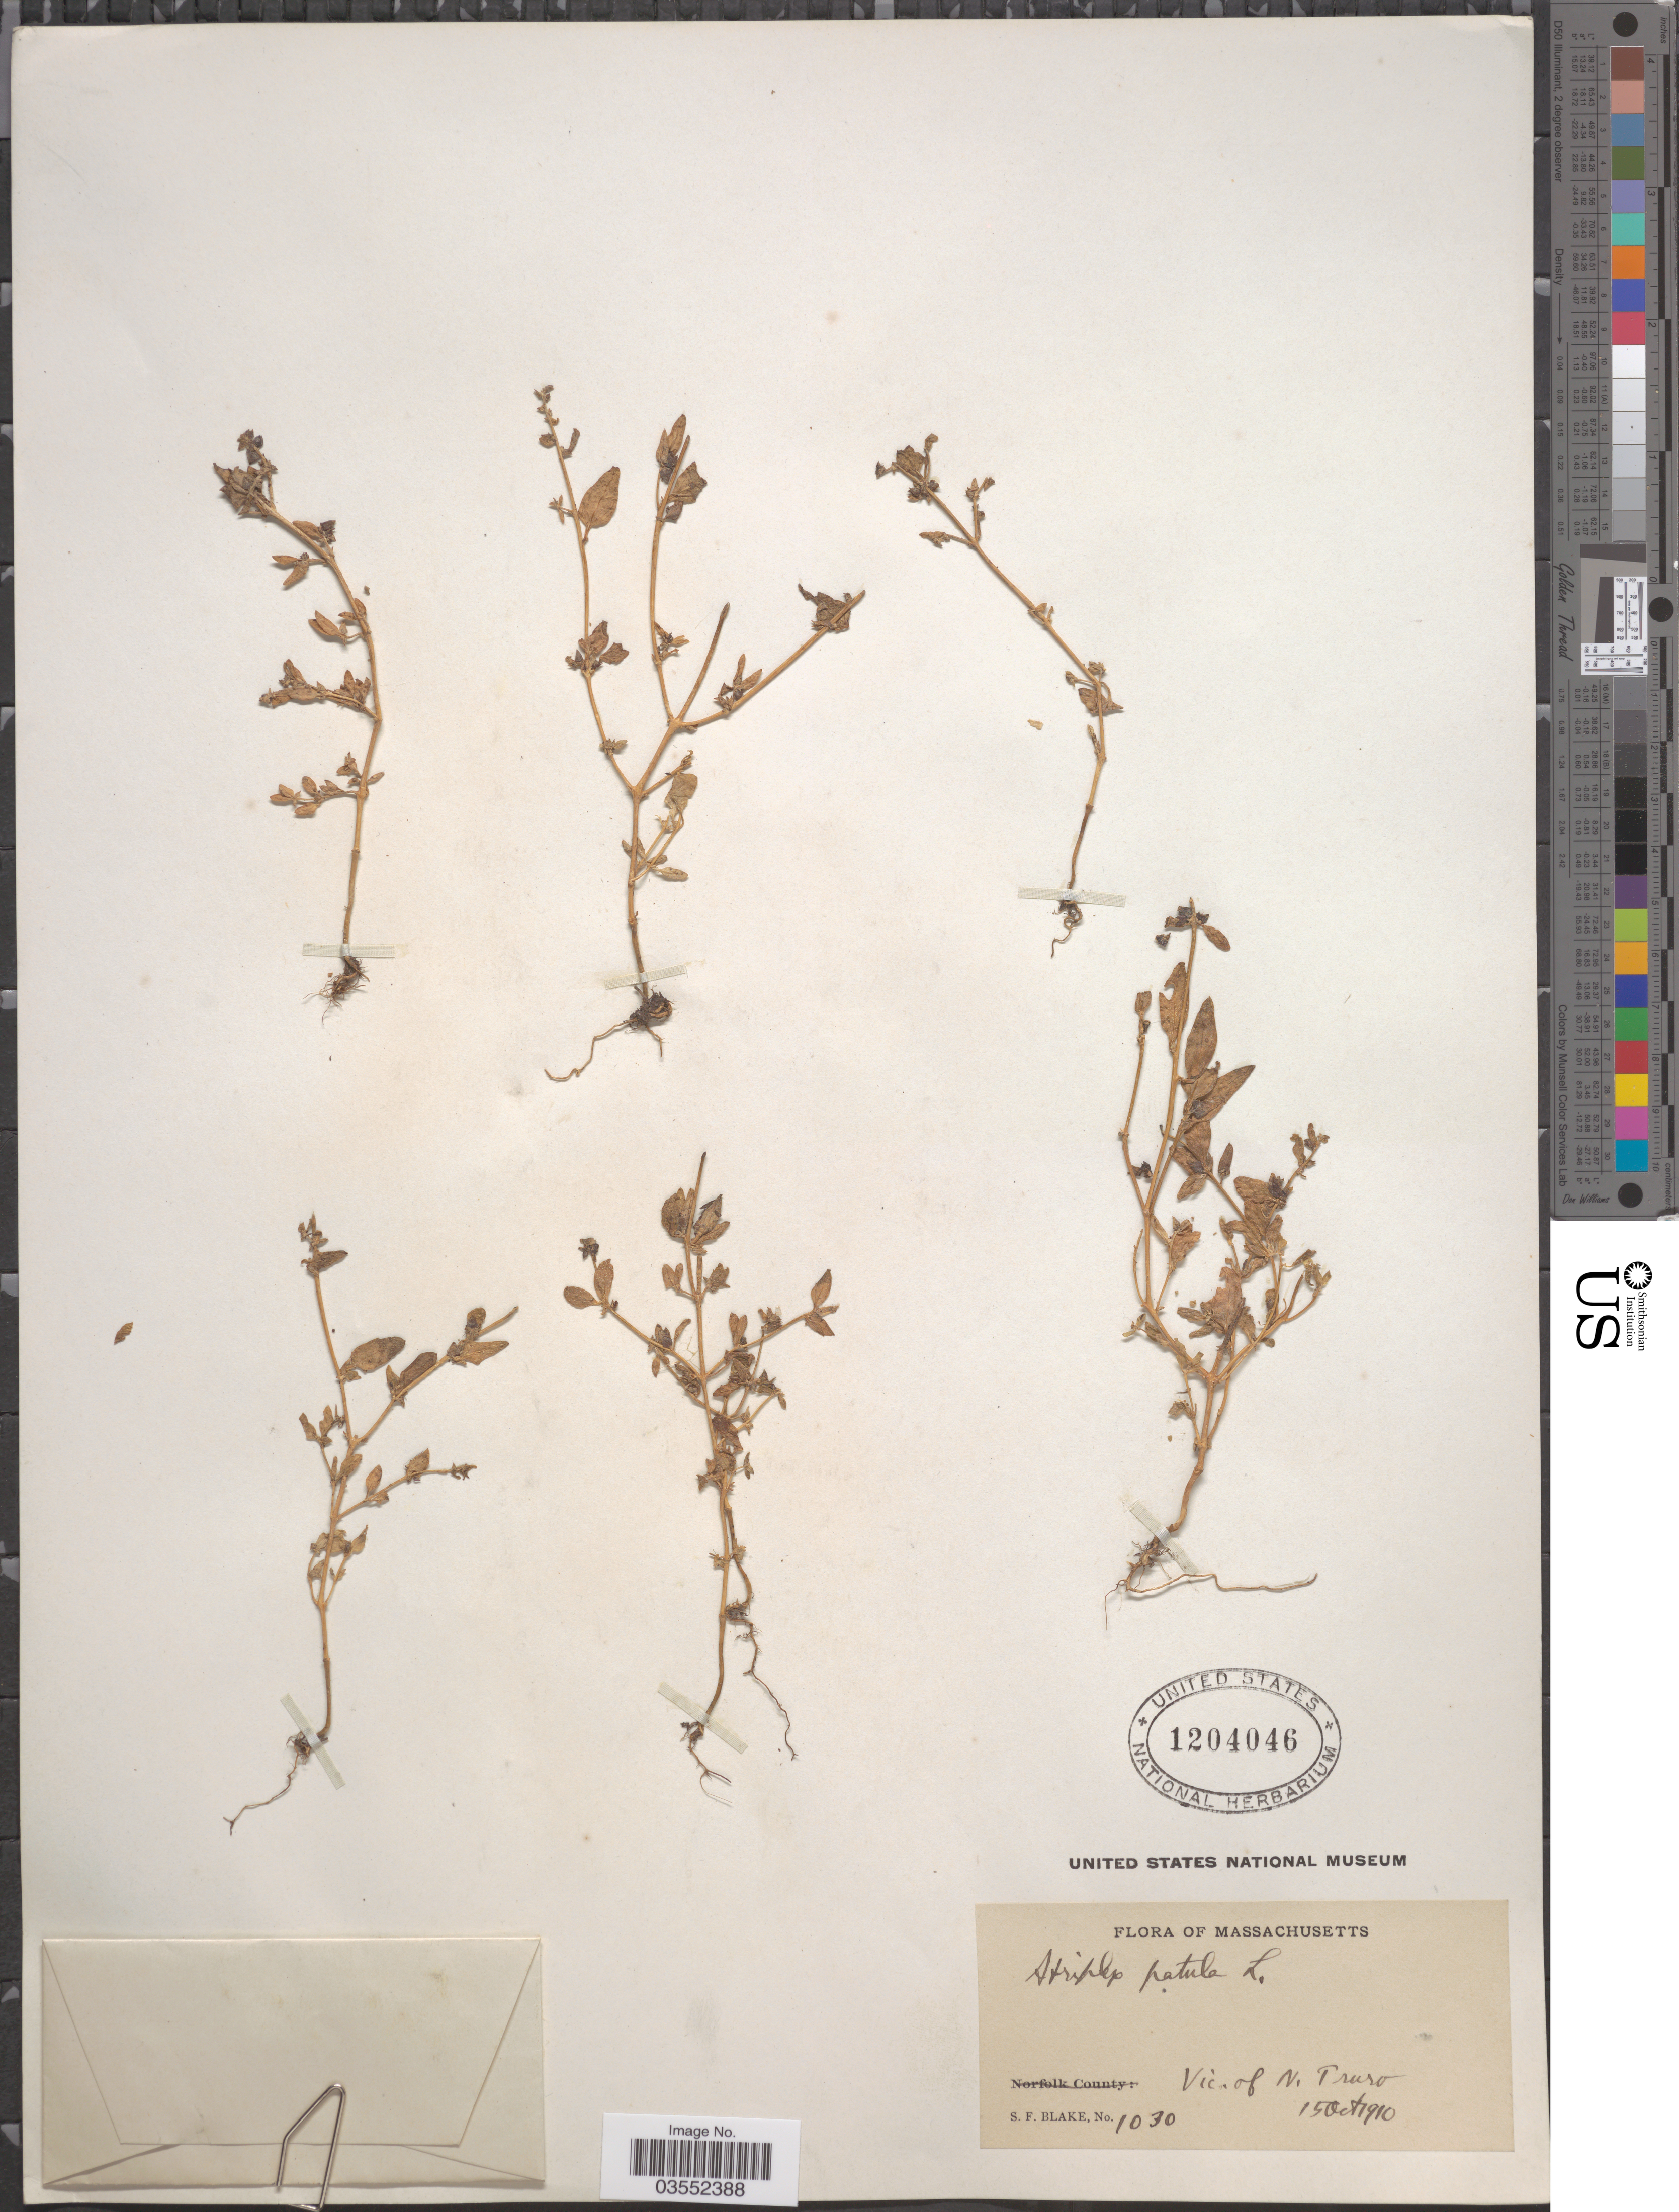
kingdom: Plantae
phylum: Tracheophyta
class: Magnoliopsida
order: Caryophyllales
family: Amaranthaceae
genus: Atriplex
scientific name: Atriplex patula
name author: L.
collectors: S. Blake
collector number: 1030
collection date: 1910-10-15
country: United States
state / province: Massachusetts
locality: Vic. of N. Truro.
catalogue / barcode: US 1204046